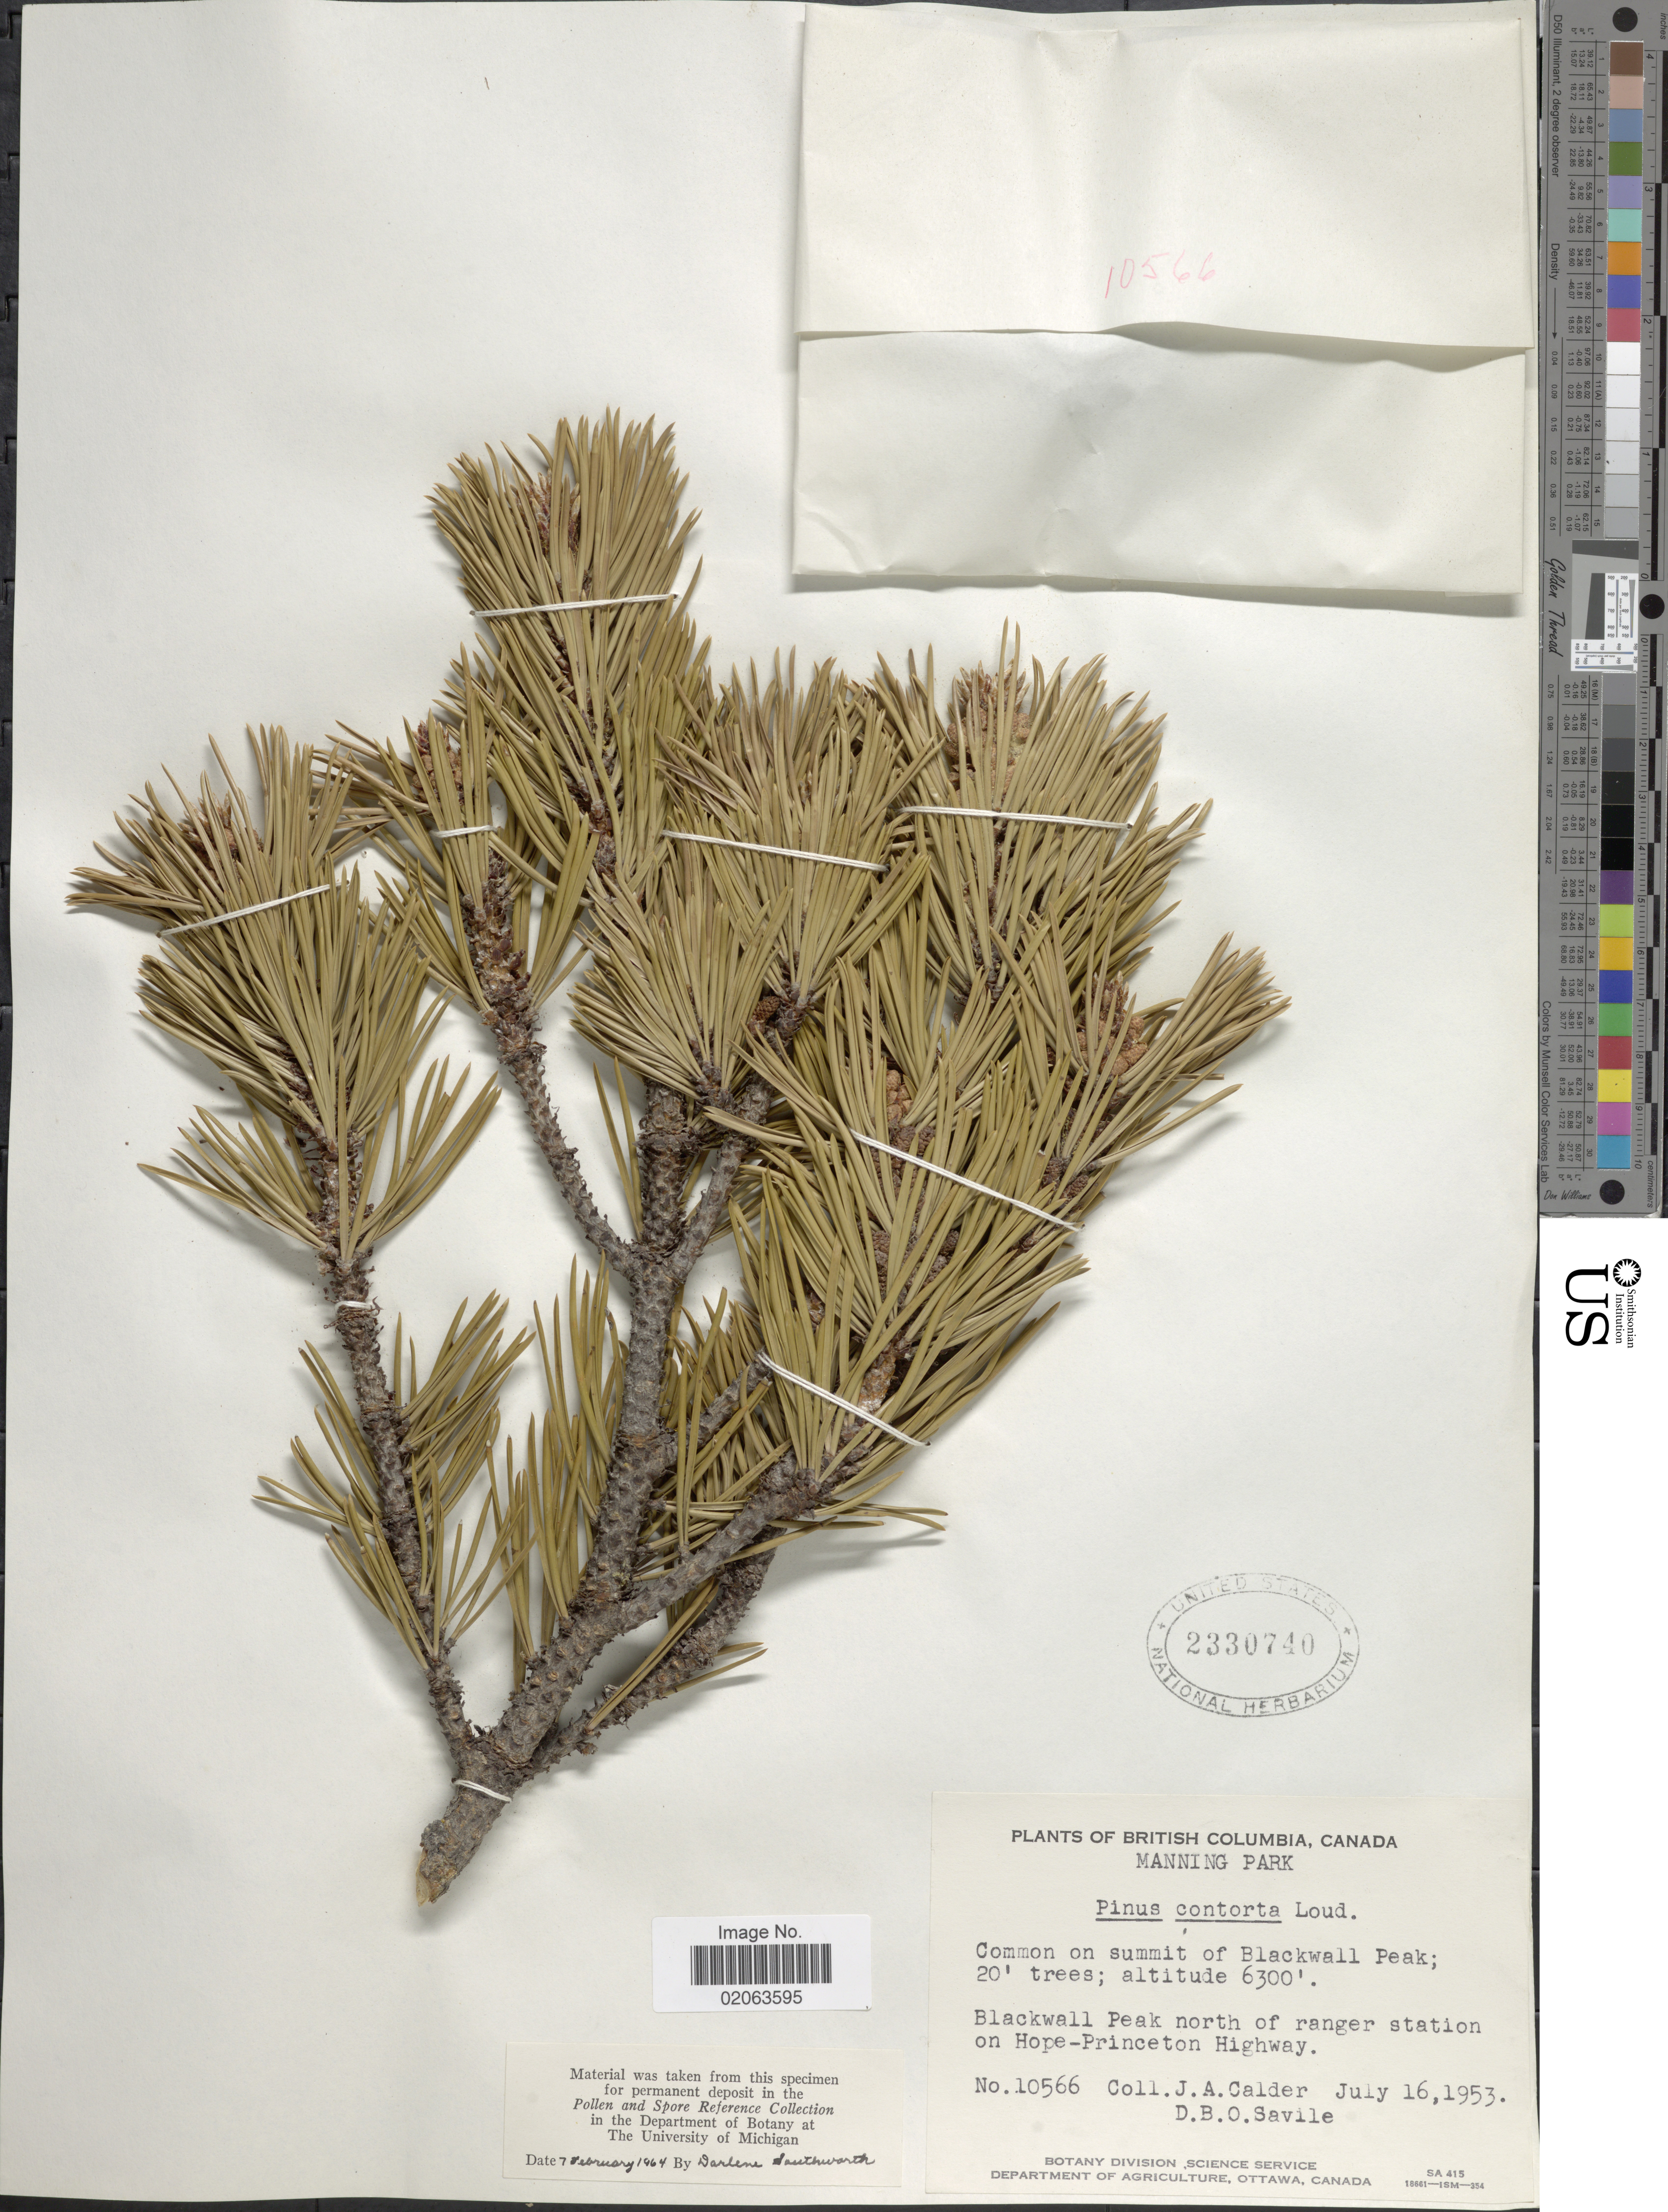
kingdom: Plantae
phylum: Tracheophyta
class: Pinopsida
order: Pinales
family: Pinaceae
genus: Pinus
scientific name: Pinus contorta var. latifolia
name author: Engelm. ex S. Watson in C. King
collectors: J. A. Calder & D. Savile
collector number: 10566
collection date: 1953-07-16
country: Canada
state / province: British Columbia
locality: Bristish Columbia, Canada. Manning Park. Blackwall Peak north of ranger station on Hope-Princeton Highway.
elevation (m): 1920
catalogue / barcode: US 2330740